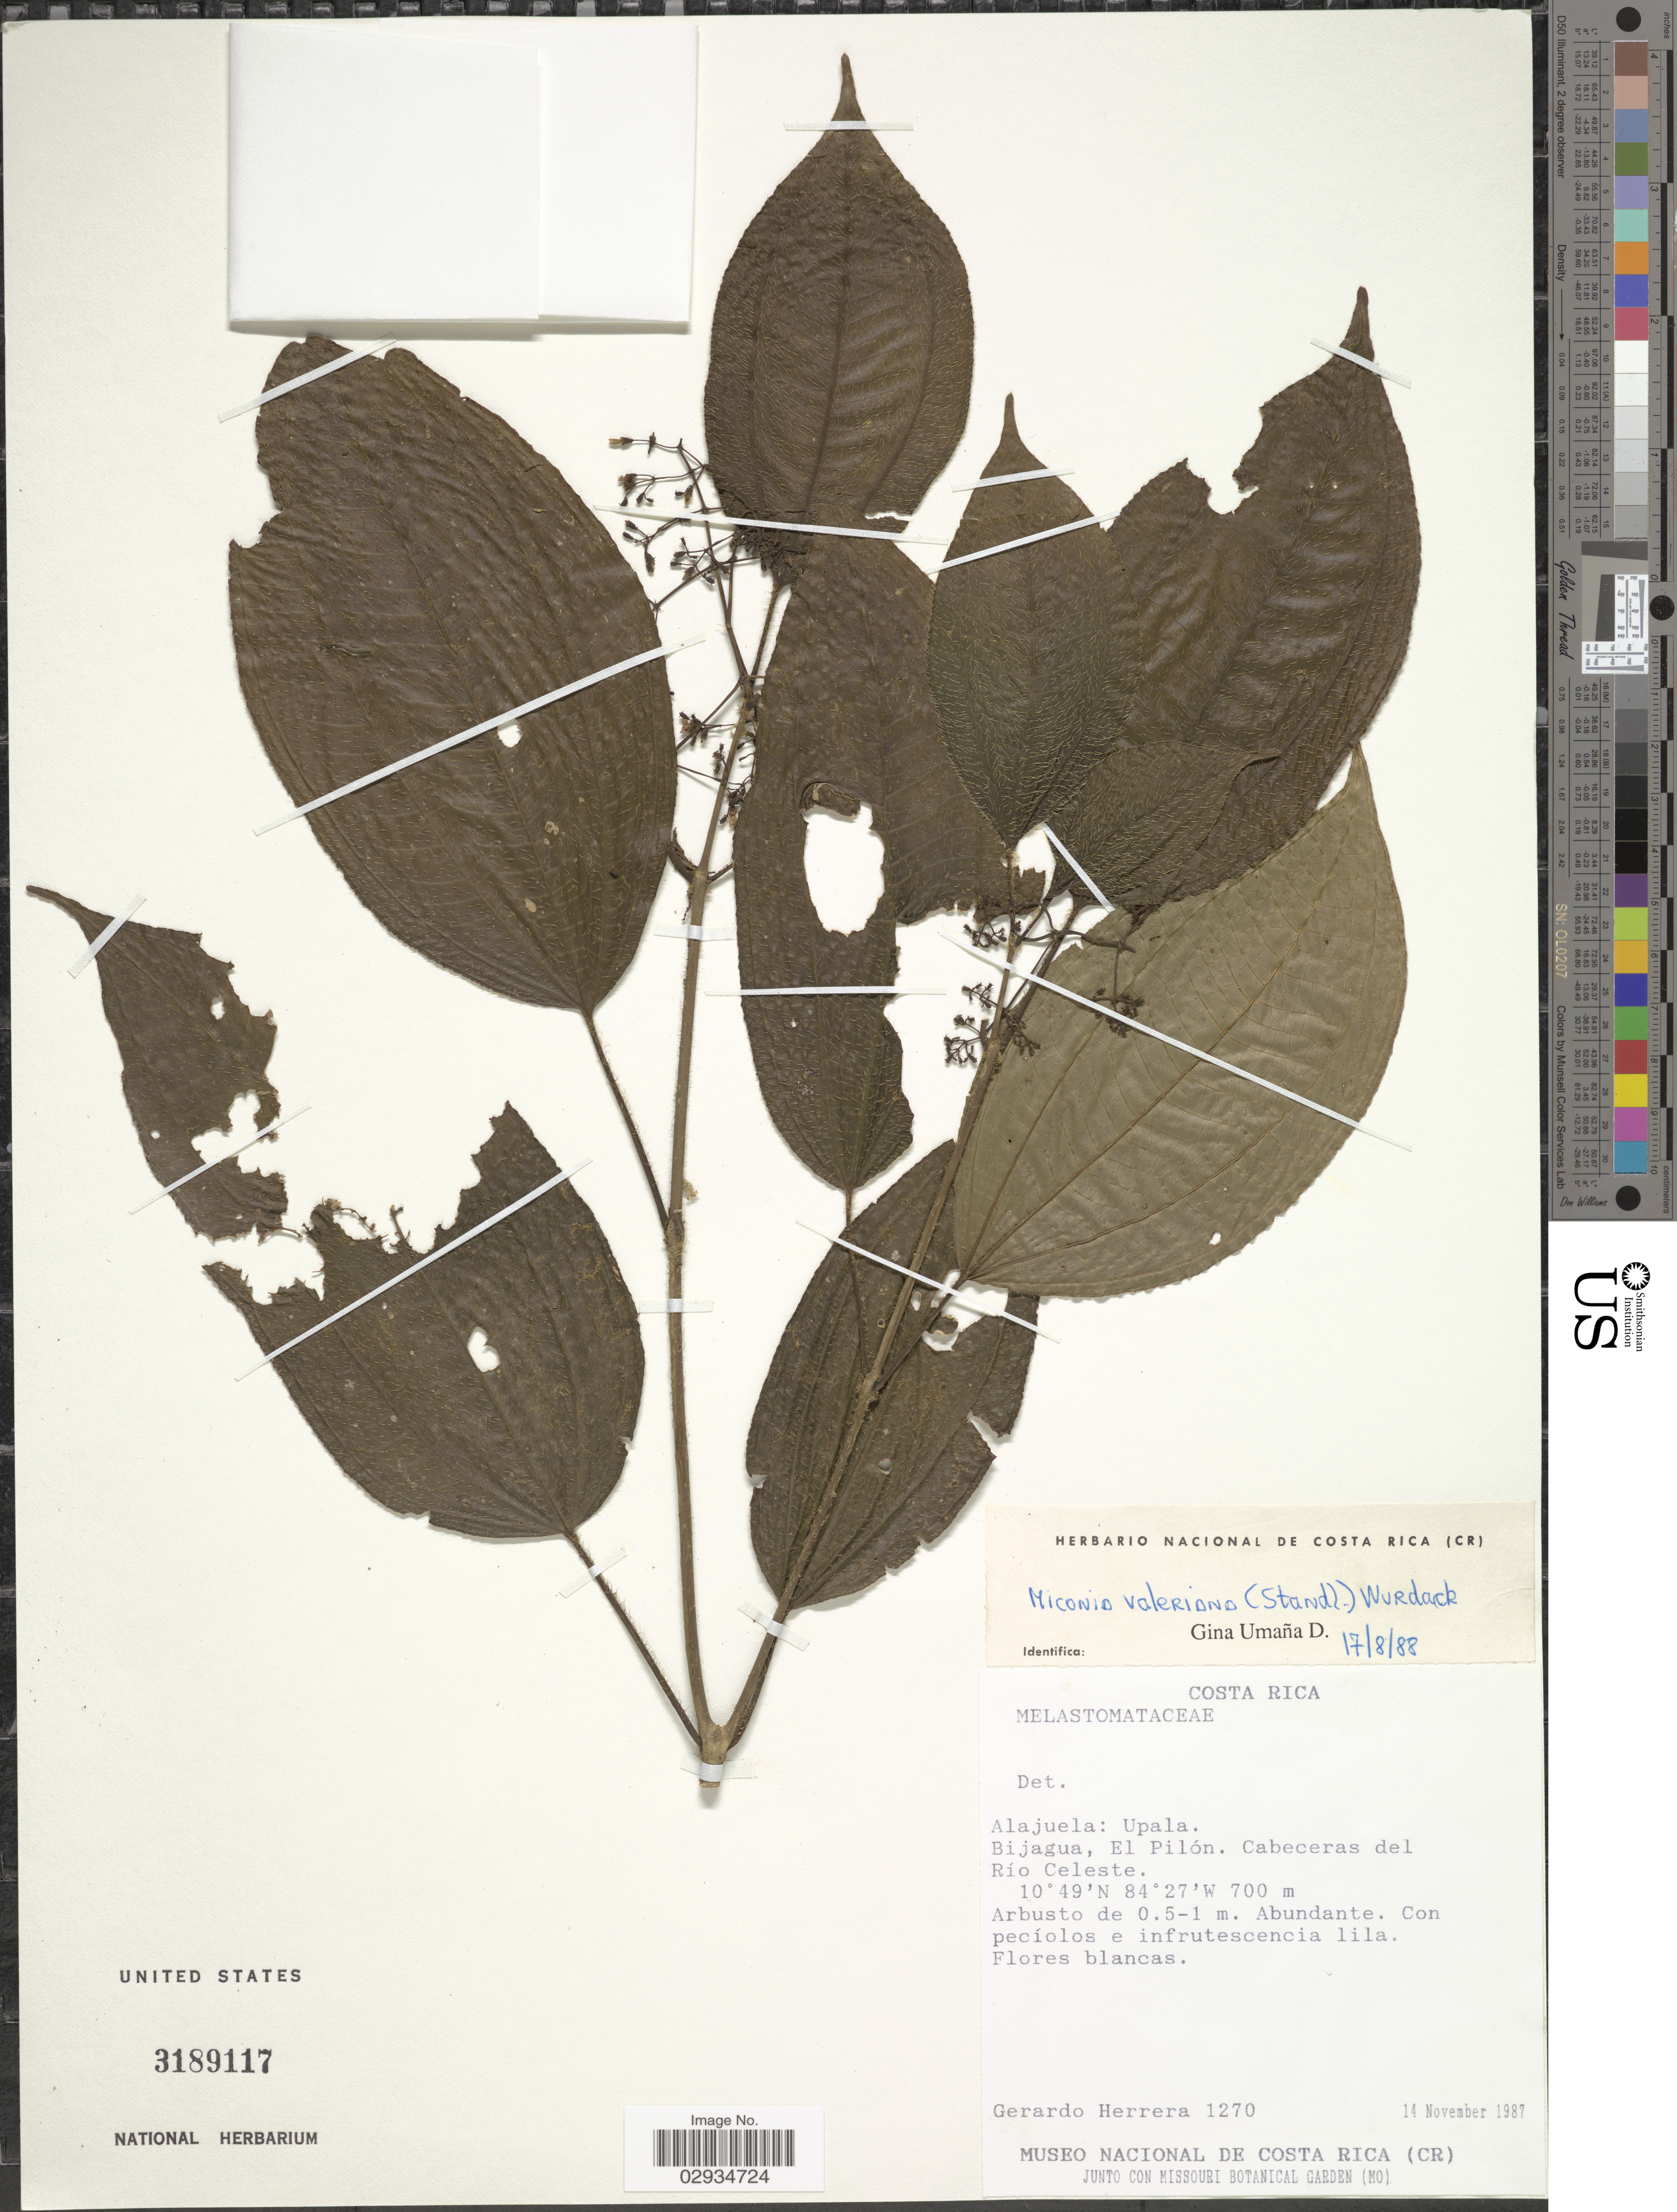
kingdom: Plantae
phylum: Tracheophyta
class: Magnoliopsida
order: Myrtales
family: Melastomataceae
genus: Miconia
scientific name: Miconia valeriana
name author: (Standl.) Wurdack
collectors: G. Herrera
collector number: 1270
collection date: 1987-11-14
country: Costa Rica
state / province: Alajuela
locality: Upala. Bijagua, El Pilón. Cabeceras del Río Celeste.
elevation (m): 700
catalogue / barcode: US 3189117